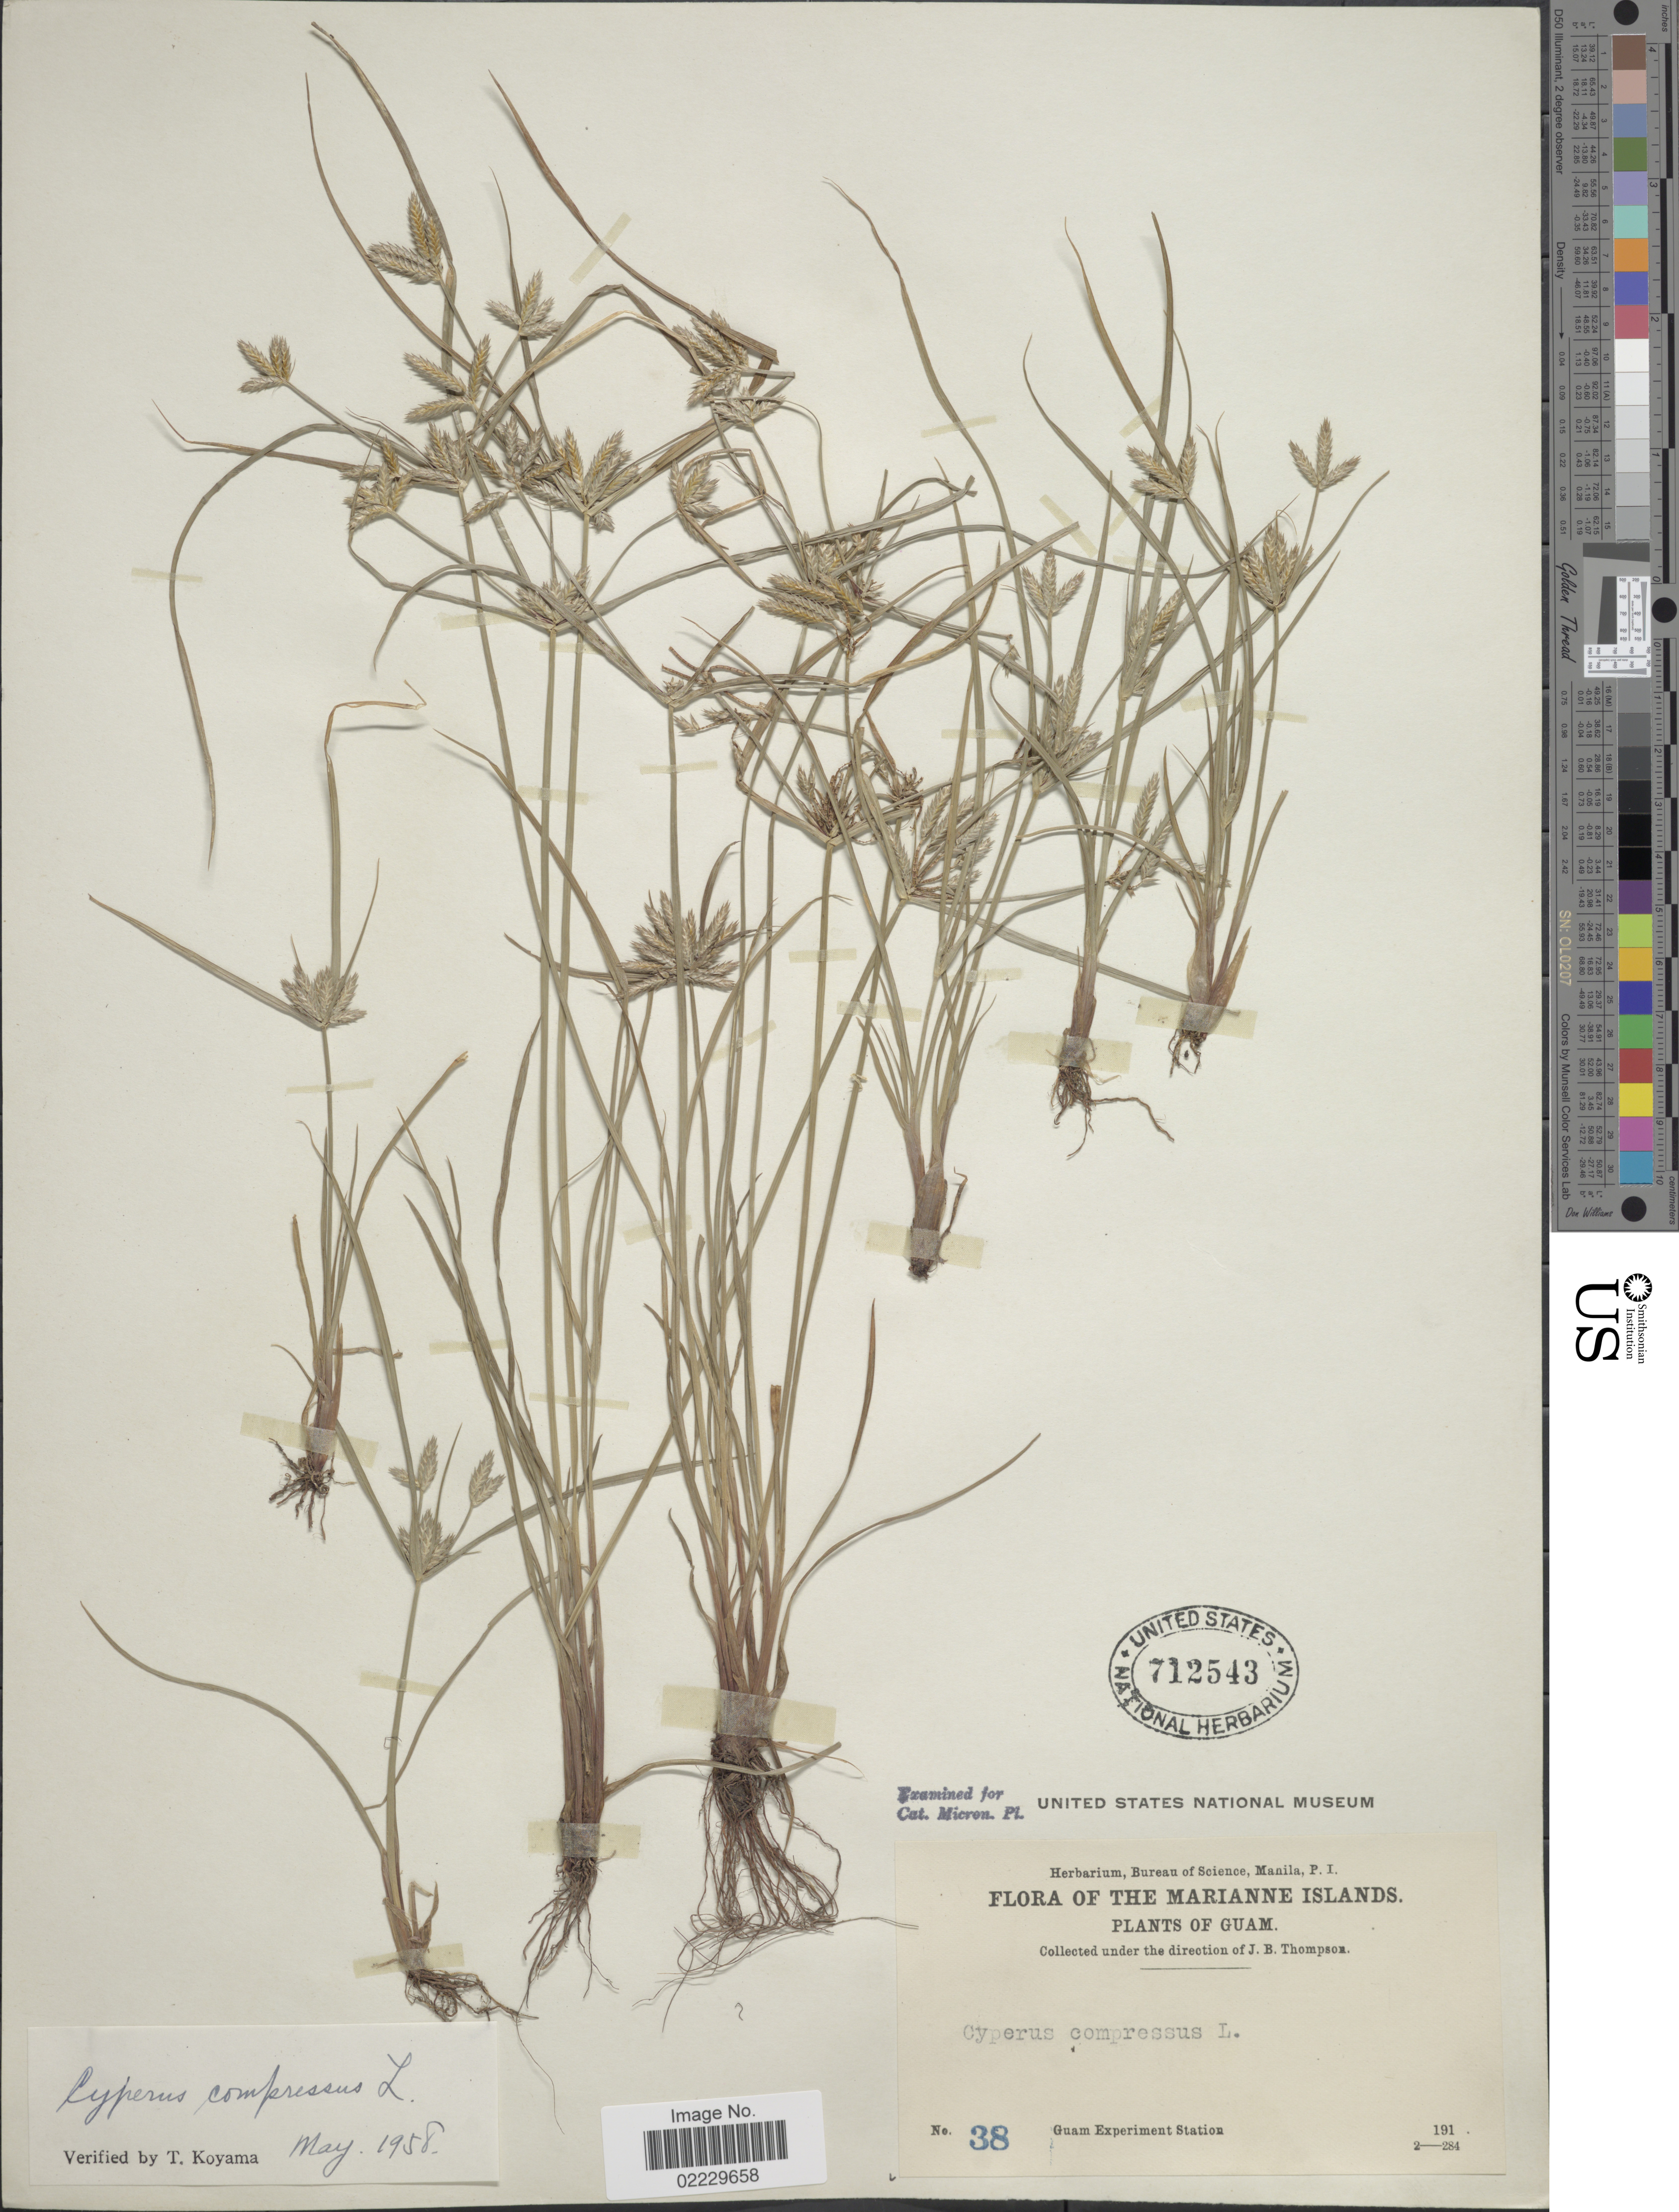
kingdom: Plantae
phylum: Tracheophyta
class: Liliopsida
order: Poales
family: Cyperaceae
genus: Cyperus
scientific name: Cyperus compressus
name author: L.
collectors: Guam Exp. Sta.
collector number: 38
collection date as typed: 191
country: Guam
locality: The Marianne Islands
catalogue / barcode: US 712543